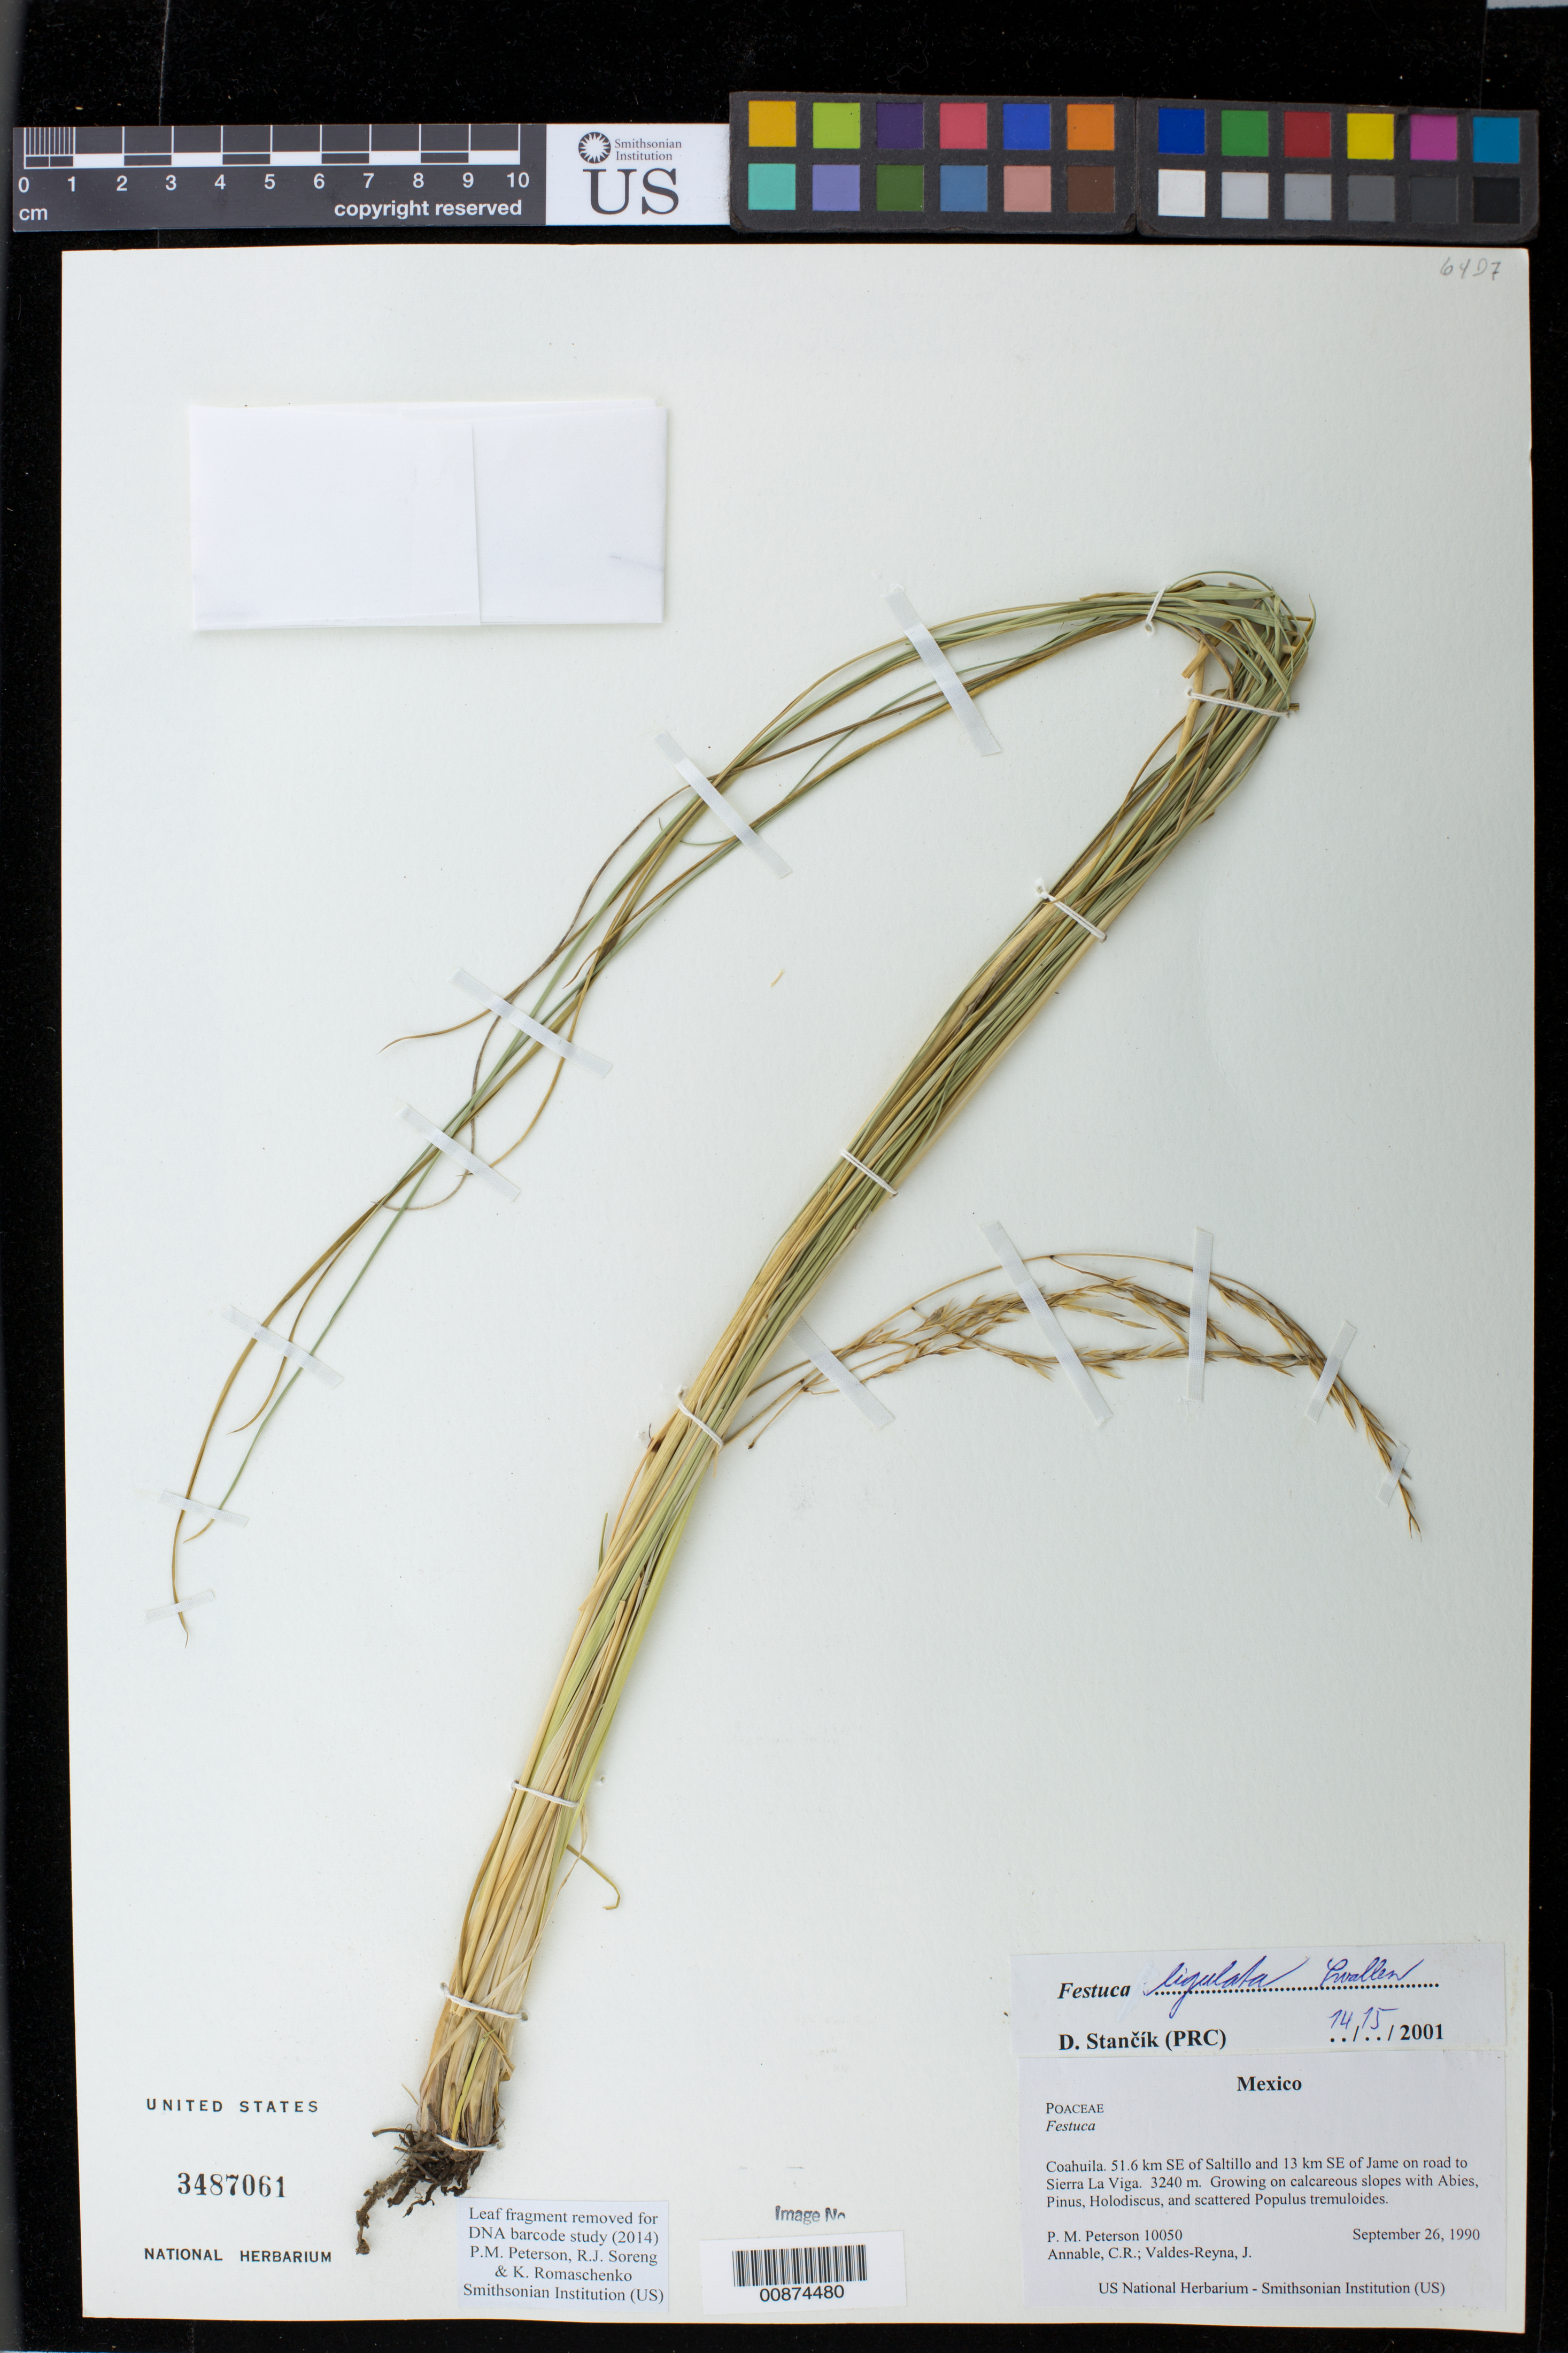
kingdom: Plantae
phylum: Tracheophyta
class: Liliopsida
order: Poales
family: Poaceae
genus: Festuca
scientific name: Festuca ligulata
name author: Swallen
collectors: P. M. Peterson, C. R. Annable & J. Valdés-Reyna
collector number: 10050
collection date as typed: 26 Sep 1990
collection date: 1990-09-26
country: Mexico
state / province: Coahuila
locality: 51.6 km SE of Saltillo and 13 km SE of Jame on road to Sierra La Viga.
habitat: Growing on calcareous slopes with Abies, Pinus, Holodiscus, and scattered Populus tremuloides.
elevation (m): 3240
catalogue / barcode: US 3487061